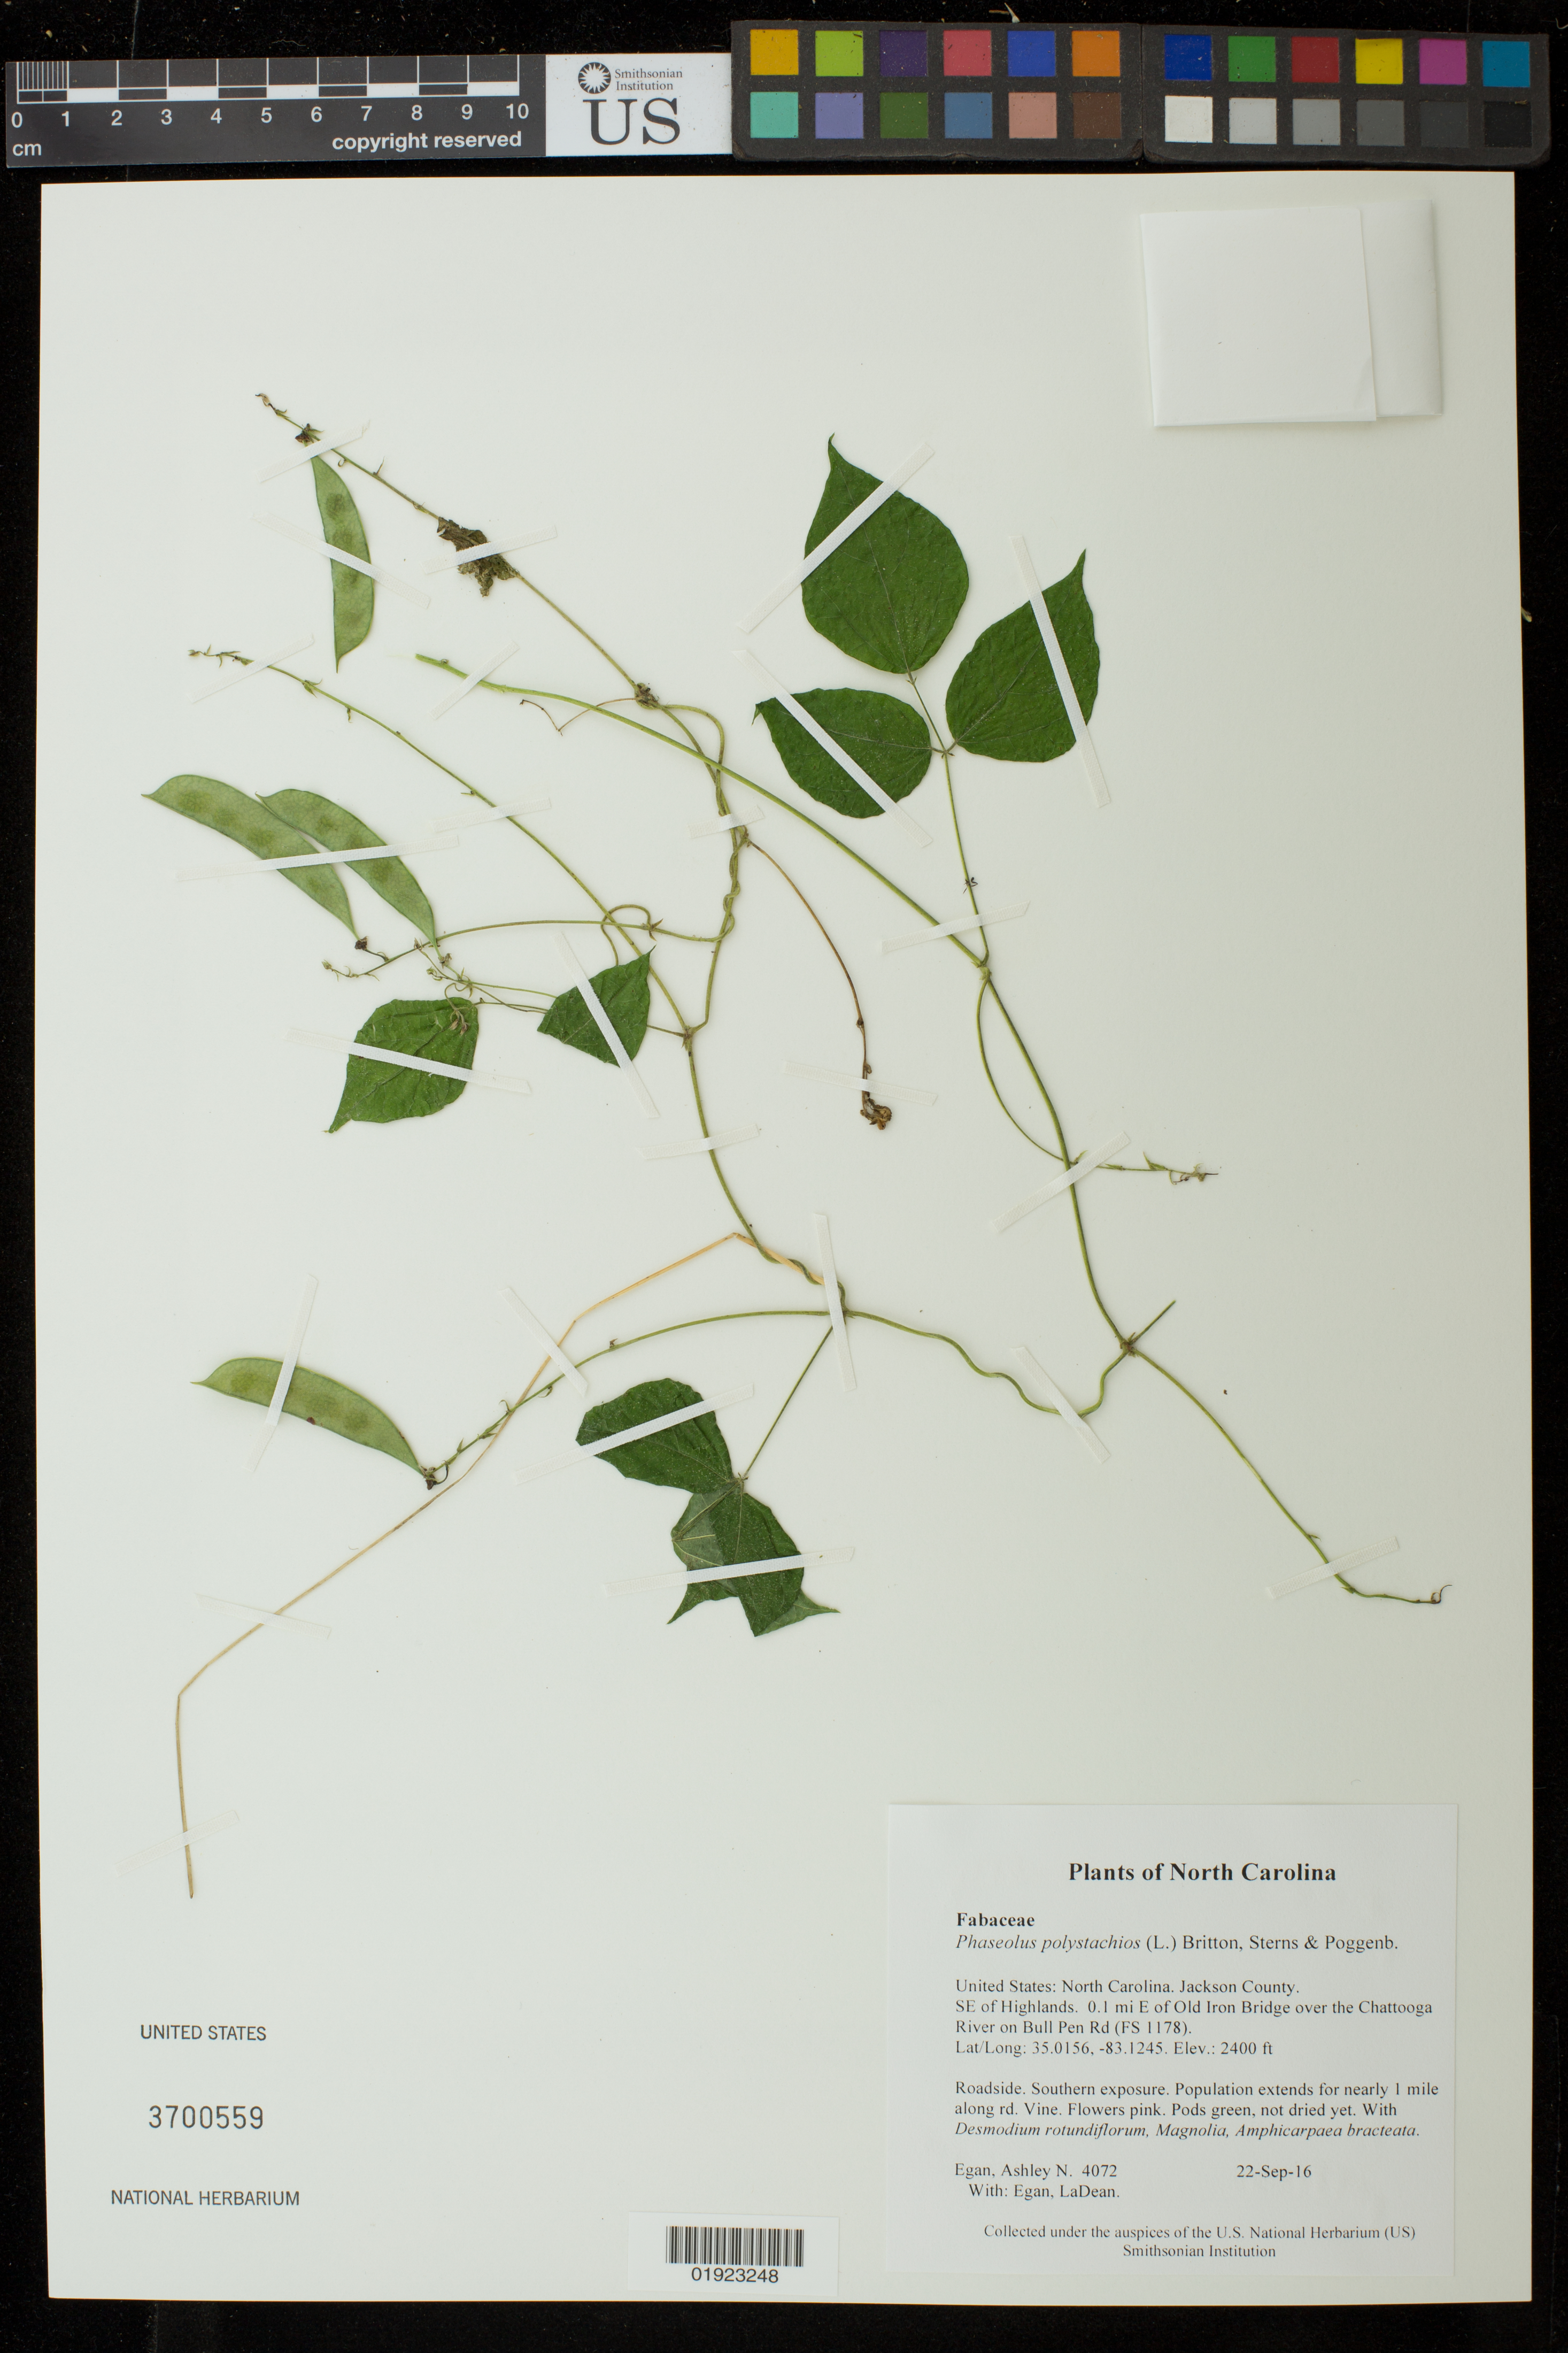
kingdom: Plantae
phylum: Tracheophyta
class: Magnoliopsida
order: Fabales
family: Fabaceae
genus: Phaseolus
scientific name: Phaseolus polystachios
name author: (L.) Britton, Stearns & Poggenb.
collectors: A. N. Egan & L. Egan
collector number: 4072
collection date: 2016-09-22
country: United States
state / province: North Carolina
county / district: Jackson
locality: SE of Highlands. 0.1 mi E of Old Iron Bridge over the Chattooga River on Bull Pen Rd (FS 1178)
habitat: Roadside. Southern exposure. Population extends for nearly 1 mile along rd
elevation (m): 732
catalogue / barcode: US 3700559